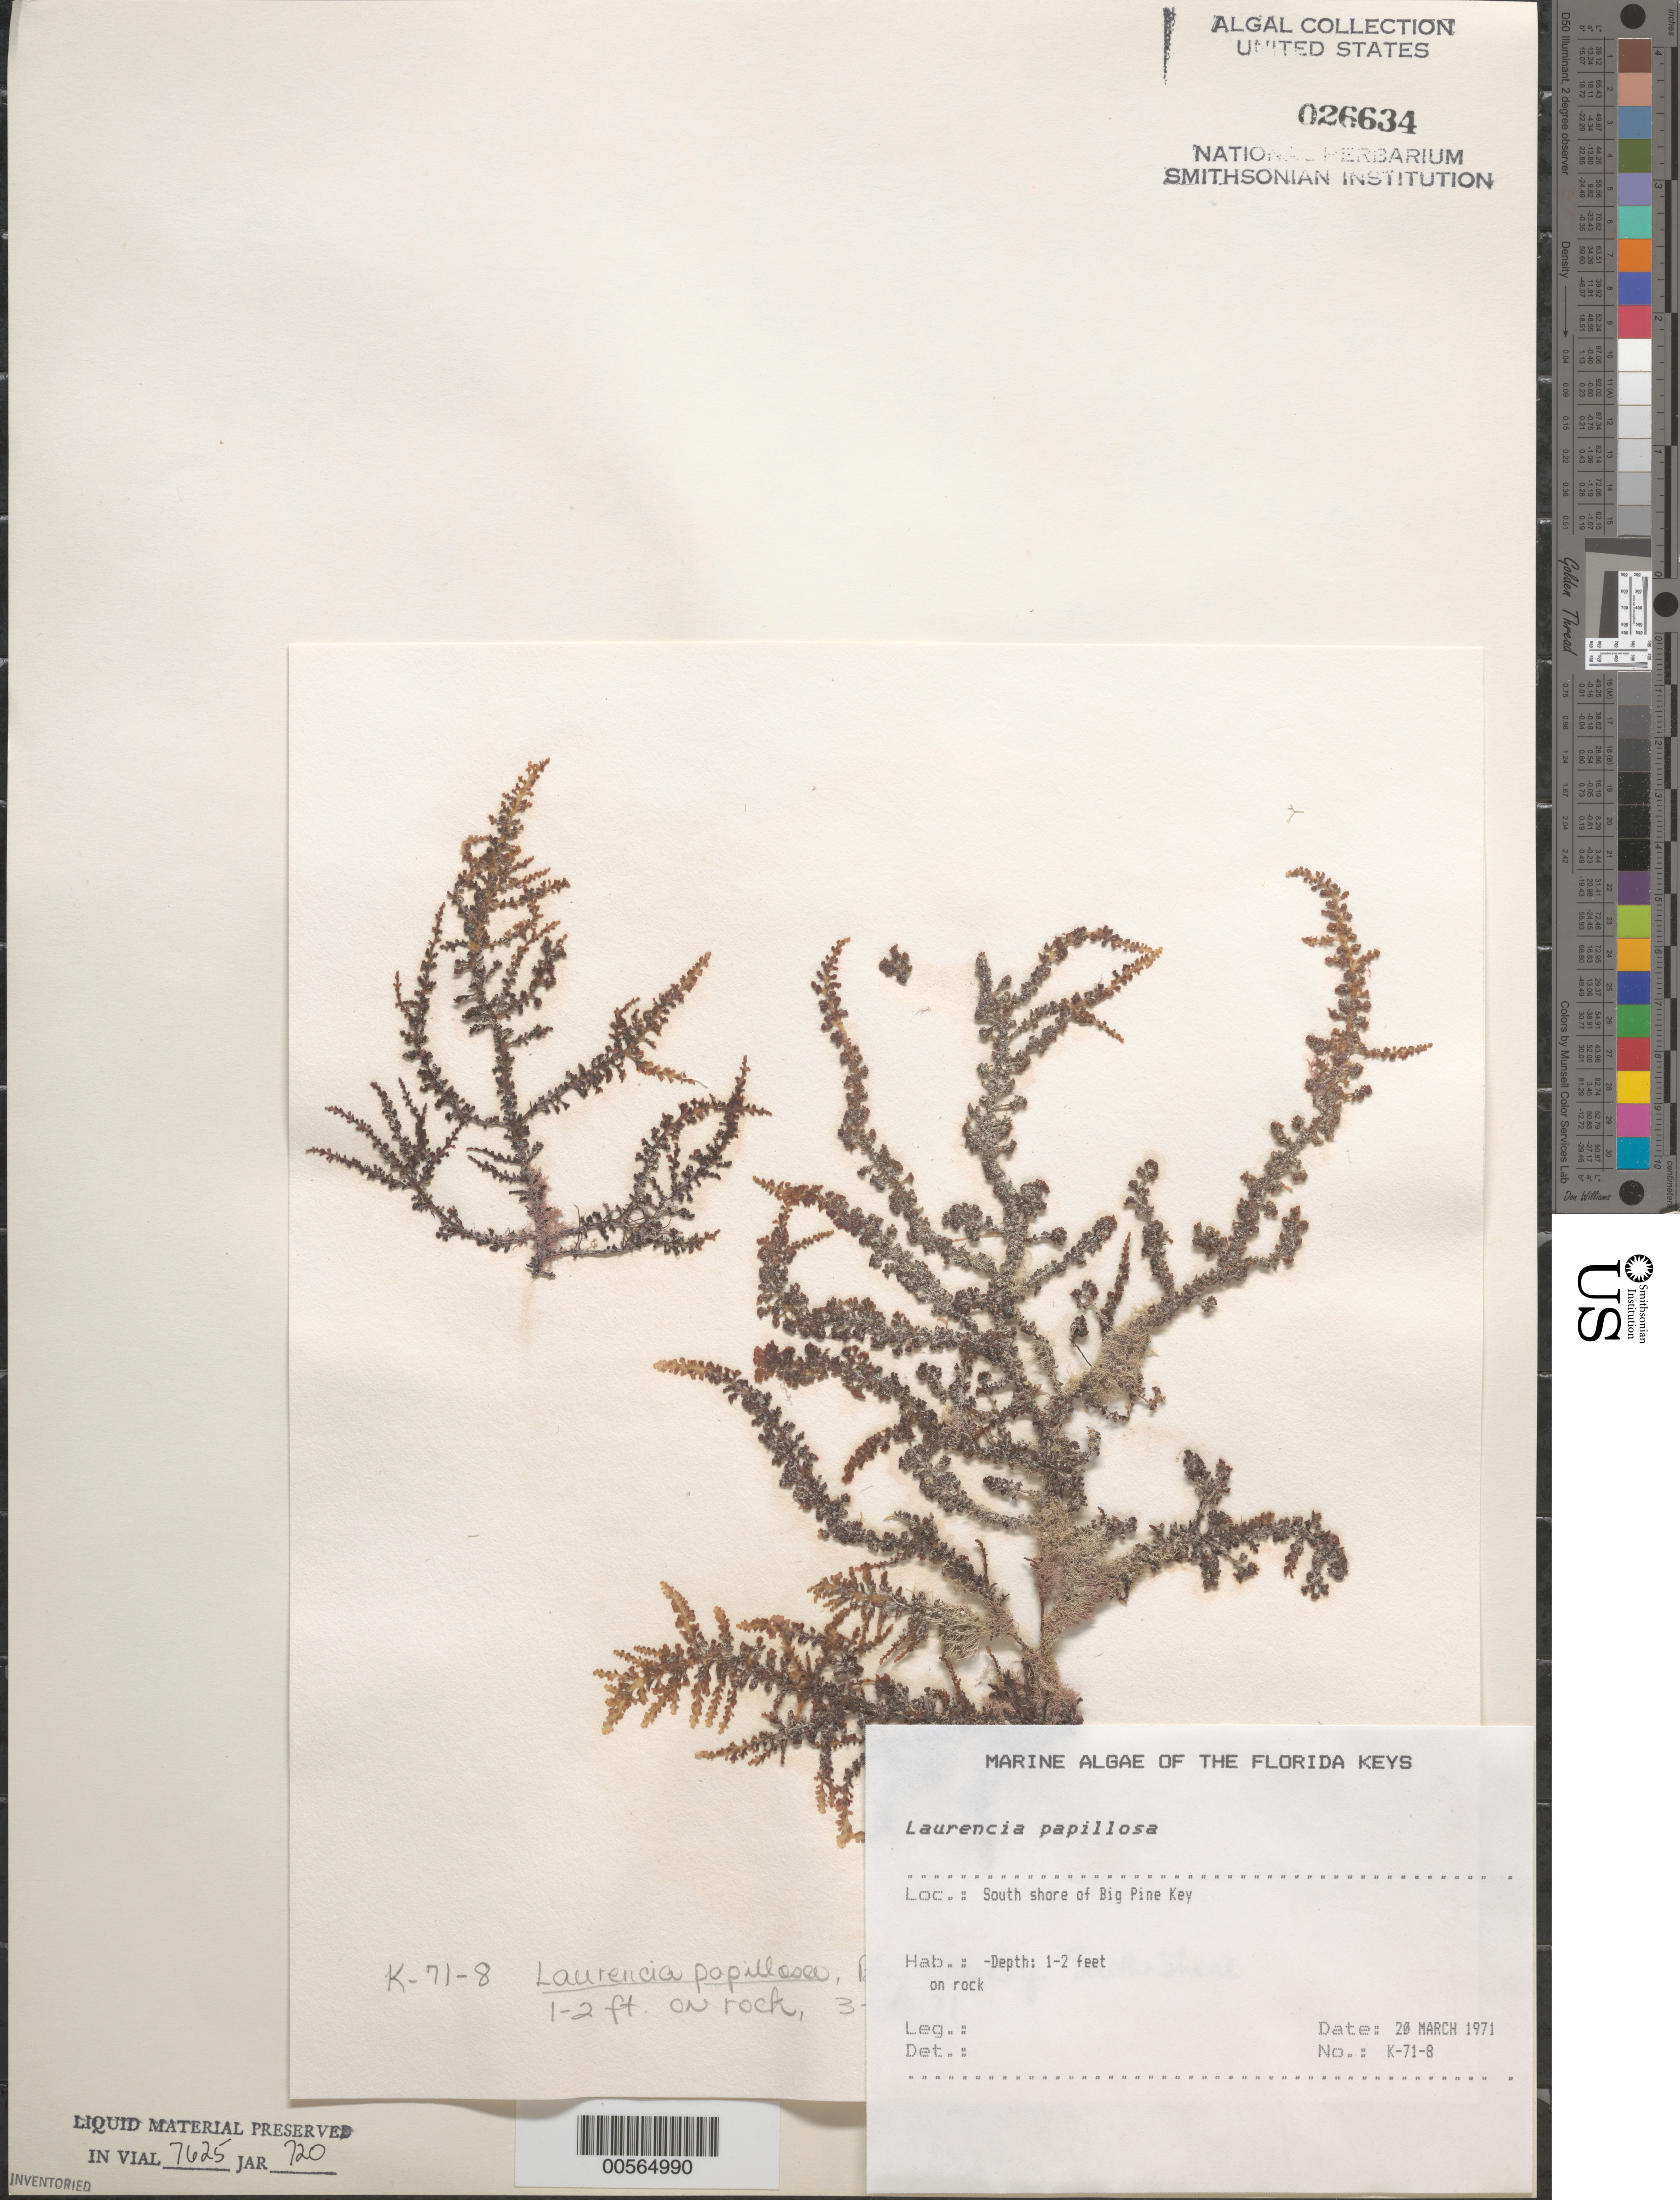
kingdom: Plantae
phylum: Rhodophyta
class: Florideophyceae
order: Ceramiales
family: Rhodomelaceae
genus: Palisada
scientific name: Palisada perforata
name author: (Bory) K.W. Nam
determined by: Algae name updating Project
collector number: K-71-8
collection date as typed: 20 Mar 1971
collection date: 1971-03-20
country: United States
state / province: Florida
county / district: Monroe County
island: Big Pine Key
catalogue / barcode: US 26634